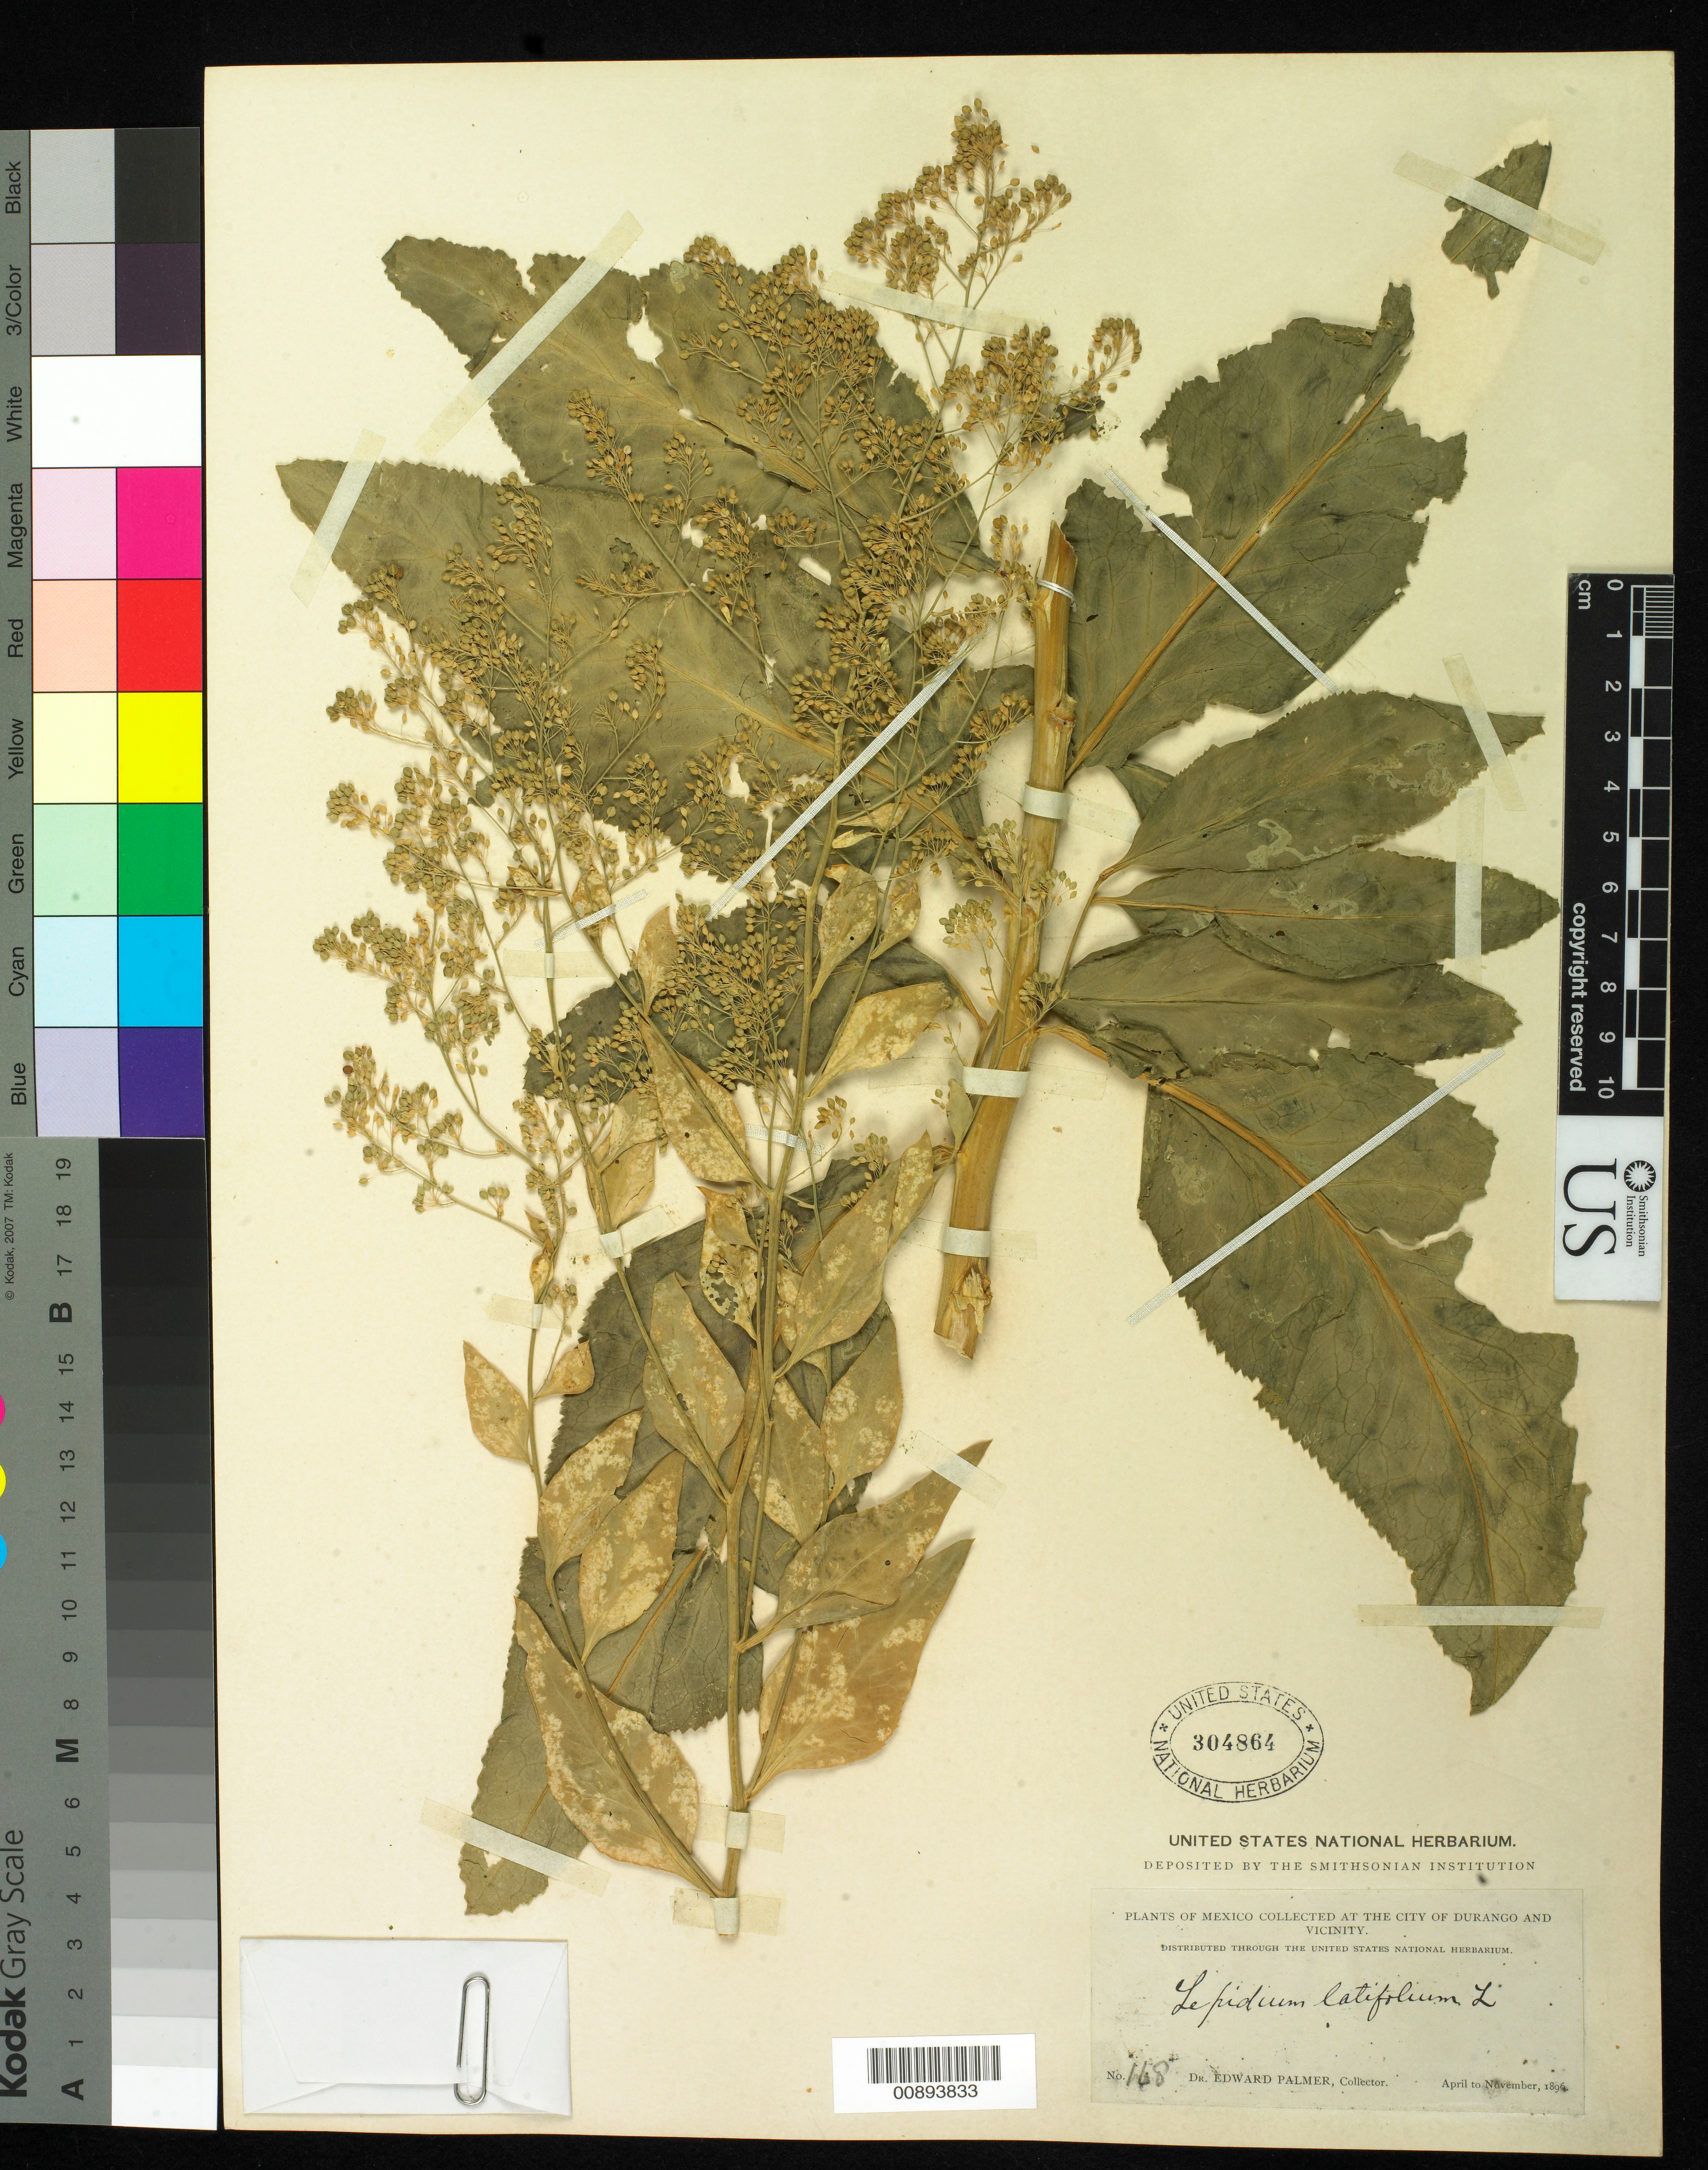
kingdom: Plantae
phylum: Tracheophyta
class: Magnoliopsida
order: Brassicales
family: Brassicaceae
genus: Lepidium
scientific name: Lepidium latifolium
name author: L.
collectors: E. Palmer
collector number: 168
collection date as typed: Apr 1896 to -- Nov 1896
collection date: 1896-04/1896-11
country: Mexico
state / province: Durango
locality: City of Durango and vicinity.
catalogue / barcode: US 304864